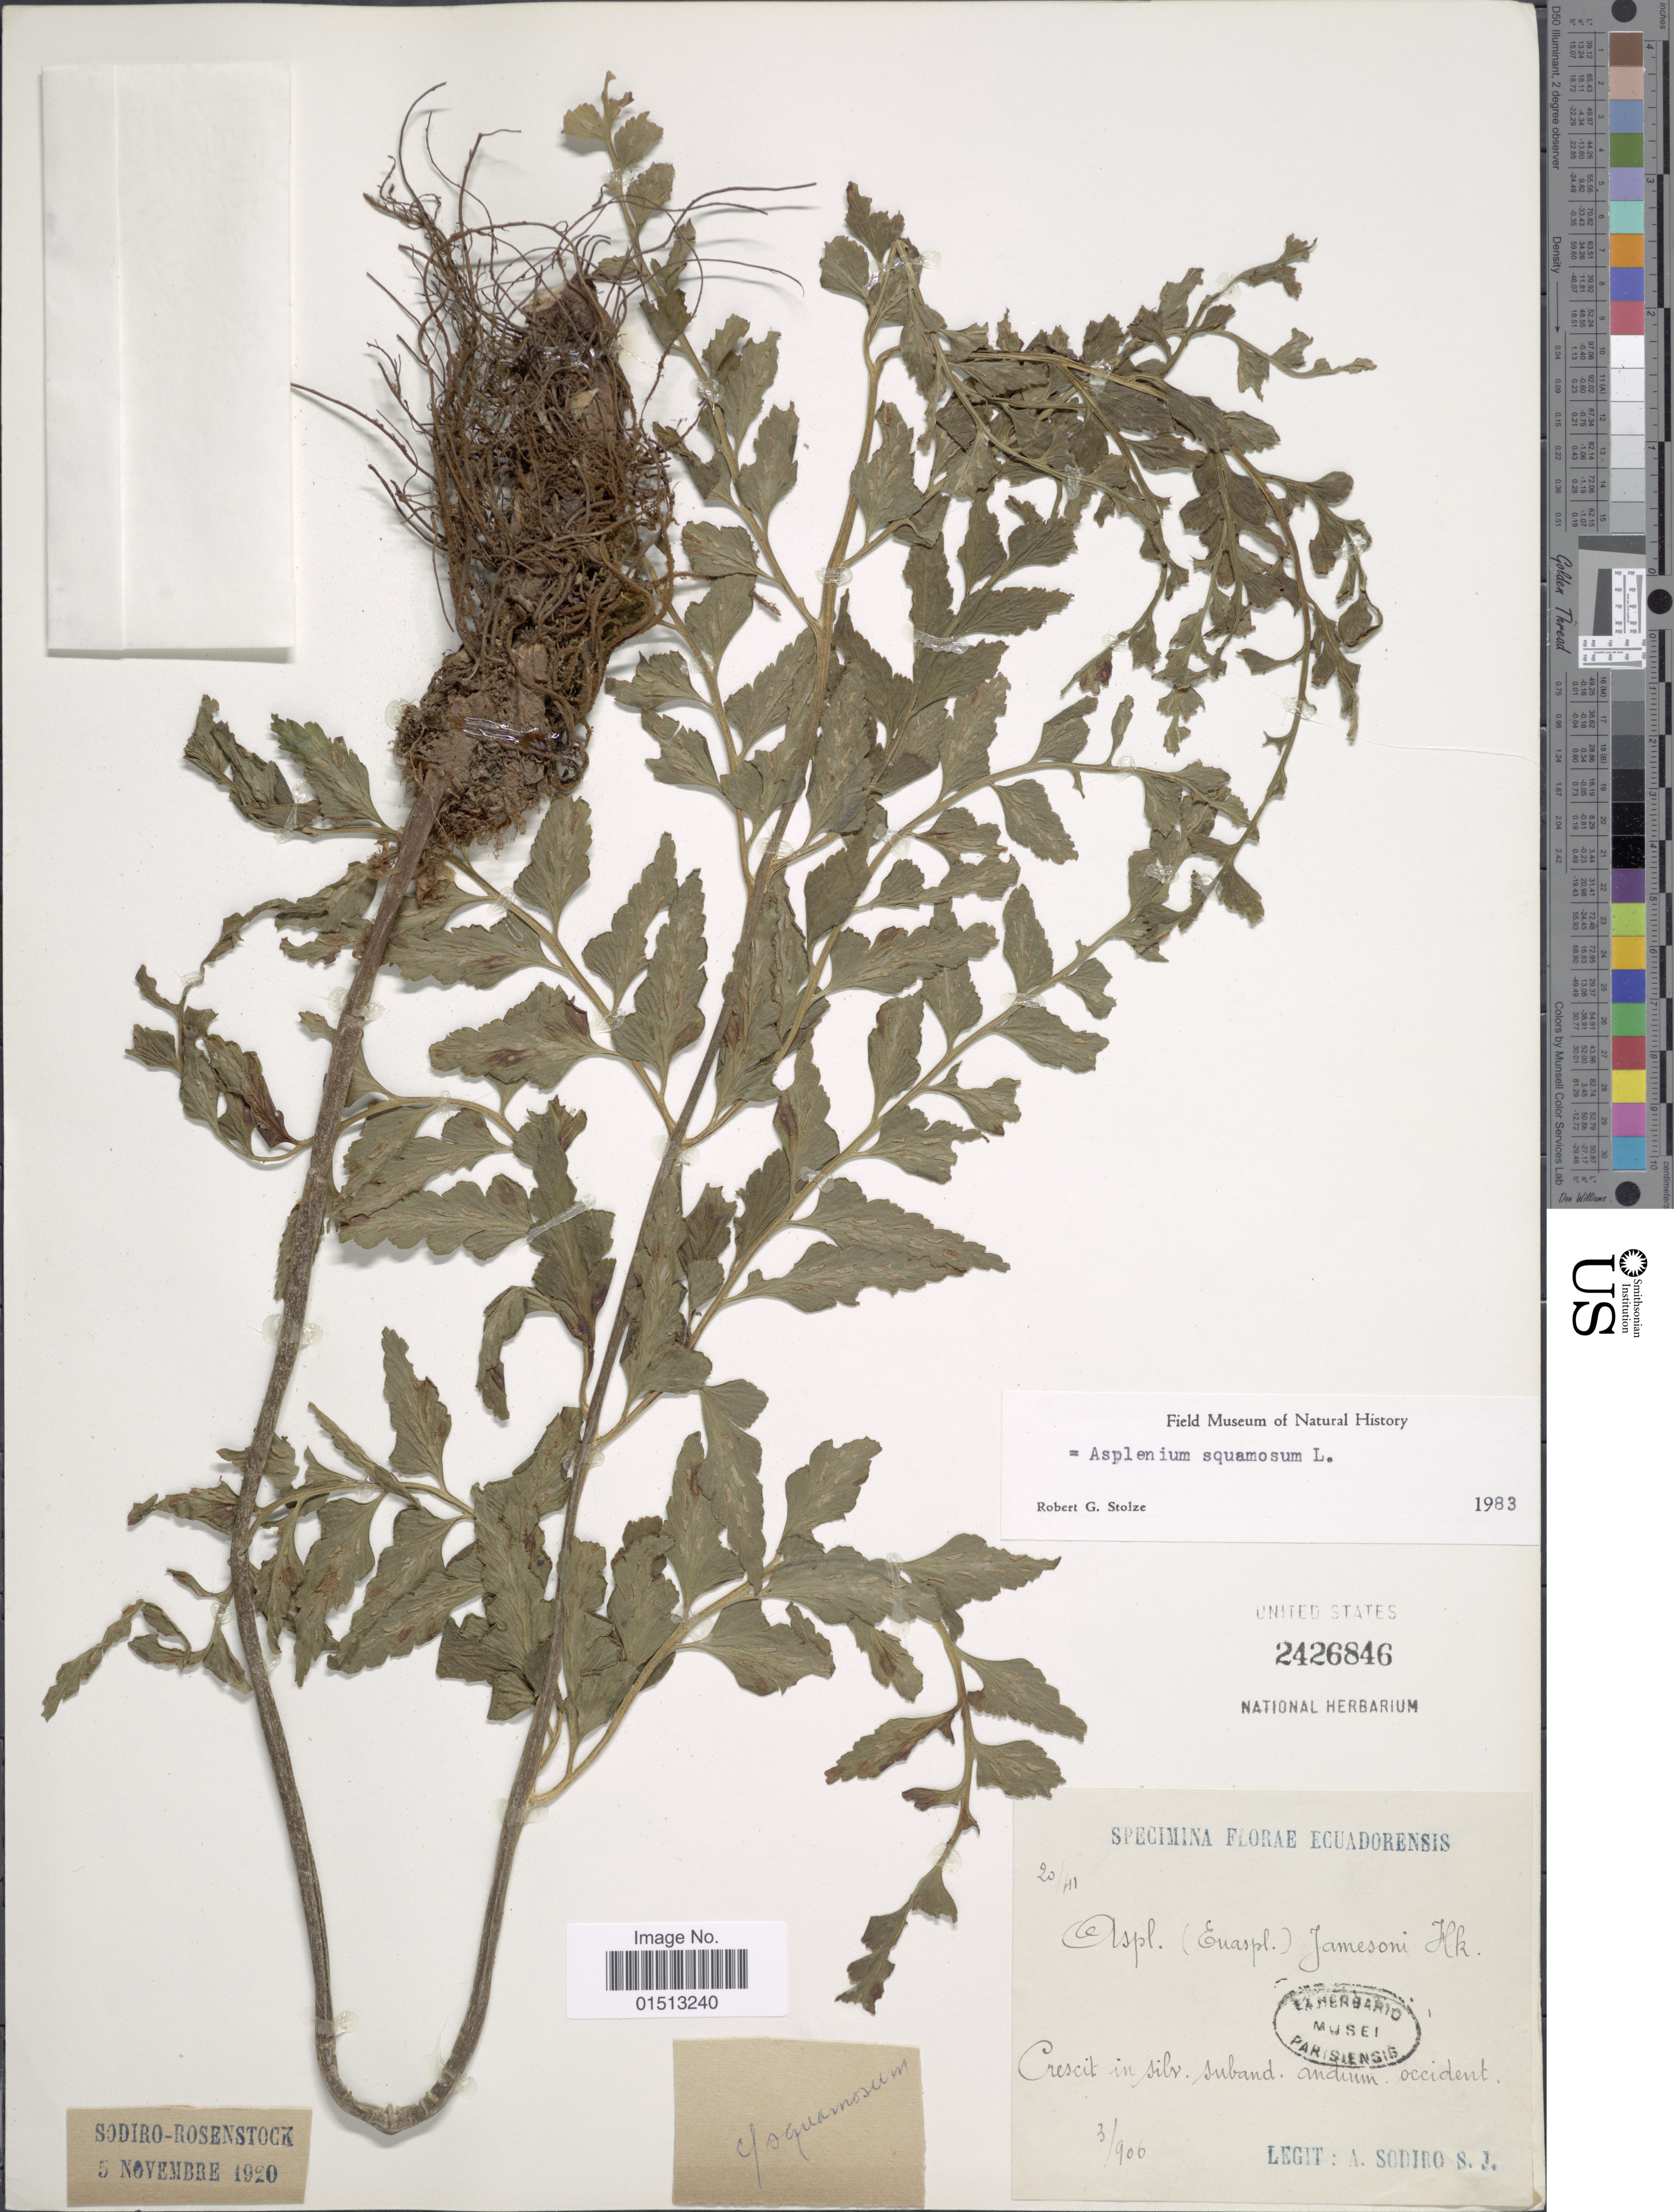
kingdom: Plantae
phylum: Tracheophyta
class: Polypodiopsida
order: Polypodiales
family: Aspleniaceae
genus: Asplenium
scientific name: Asplenium squamosum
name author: L.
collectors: A. Sodiro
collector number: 20/41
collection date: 1906-03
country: Ecuador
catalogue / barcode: US 2426846